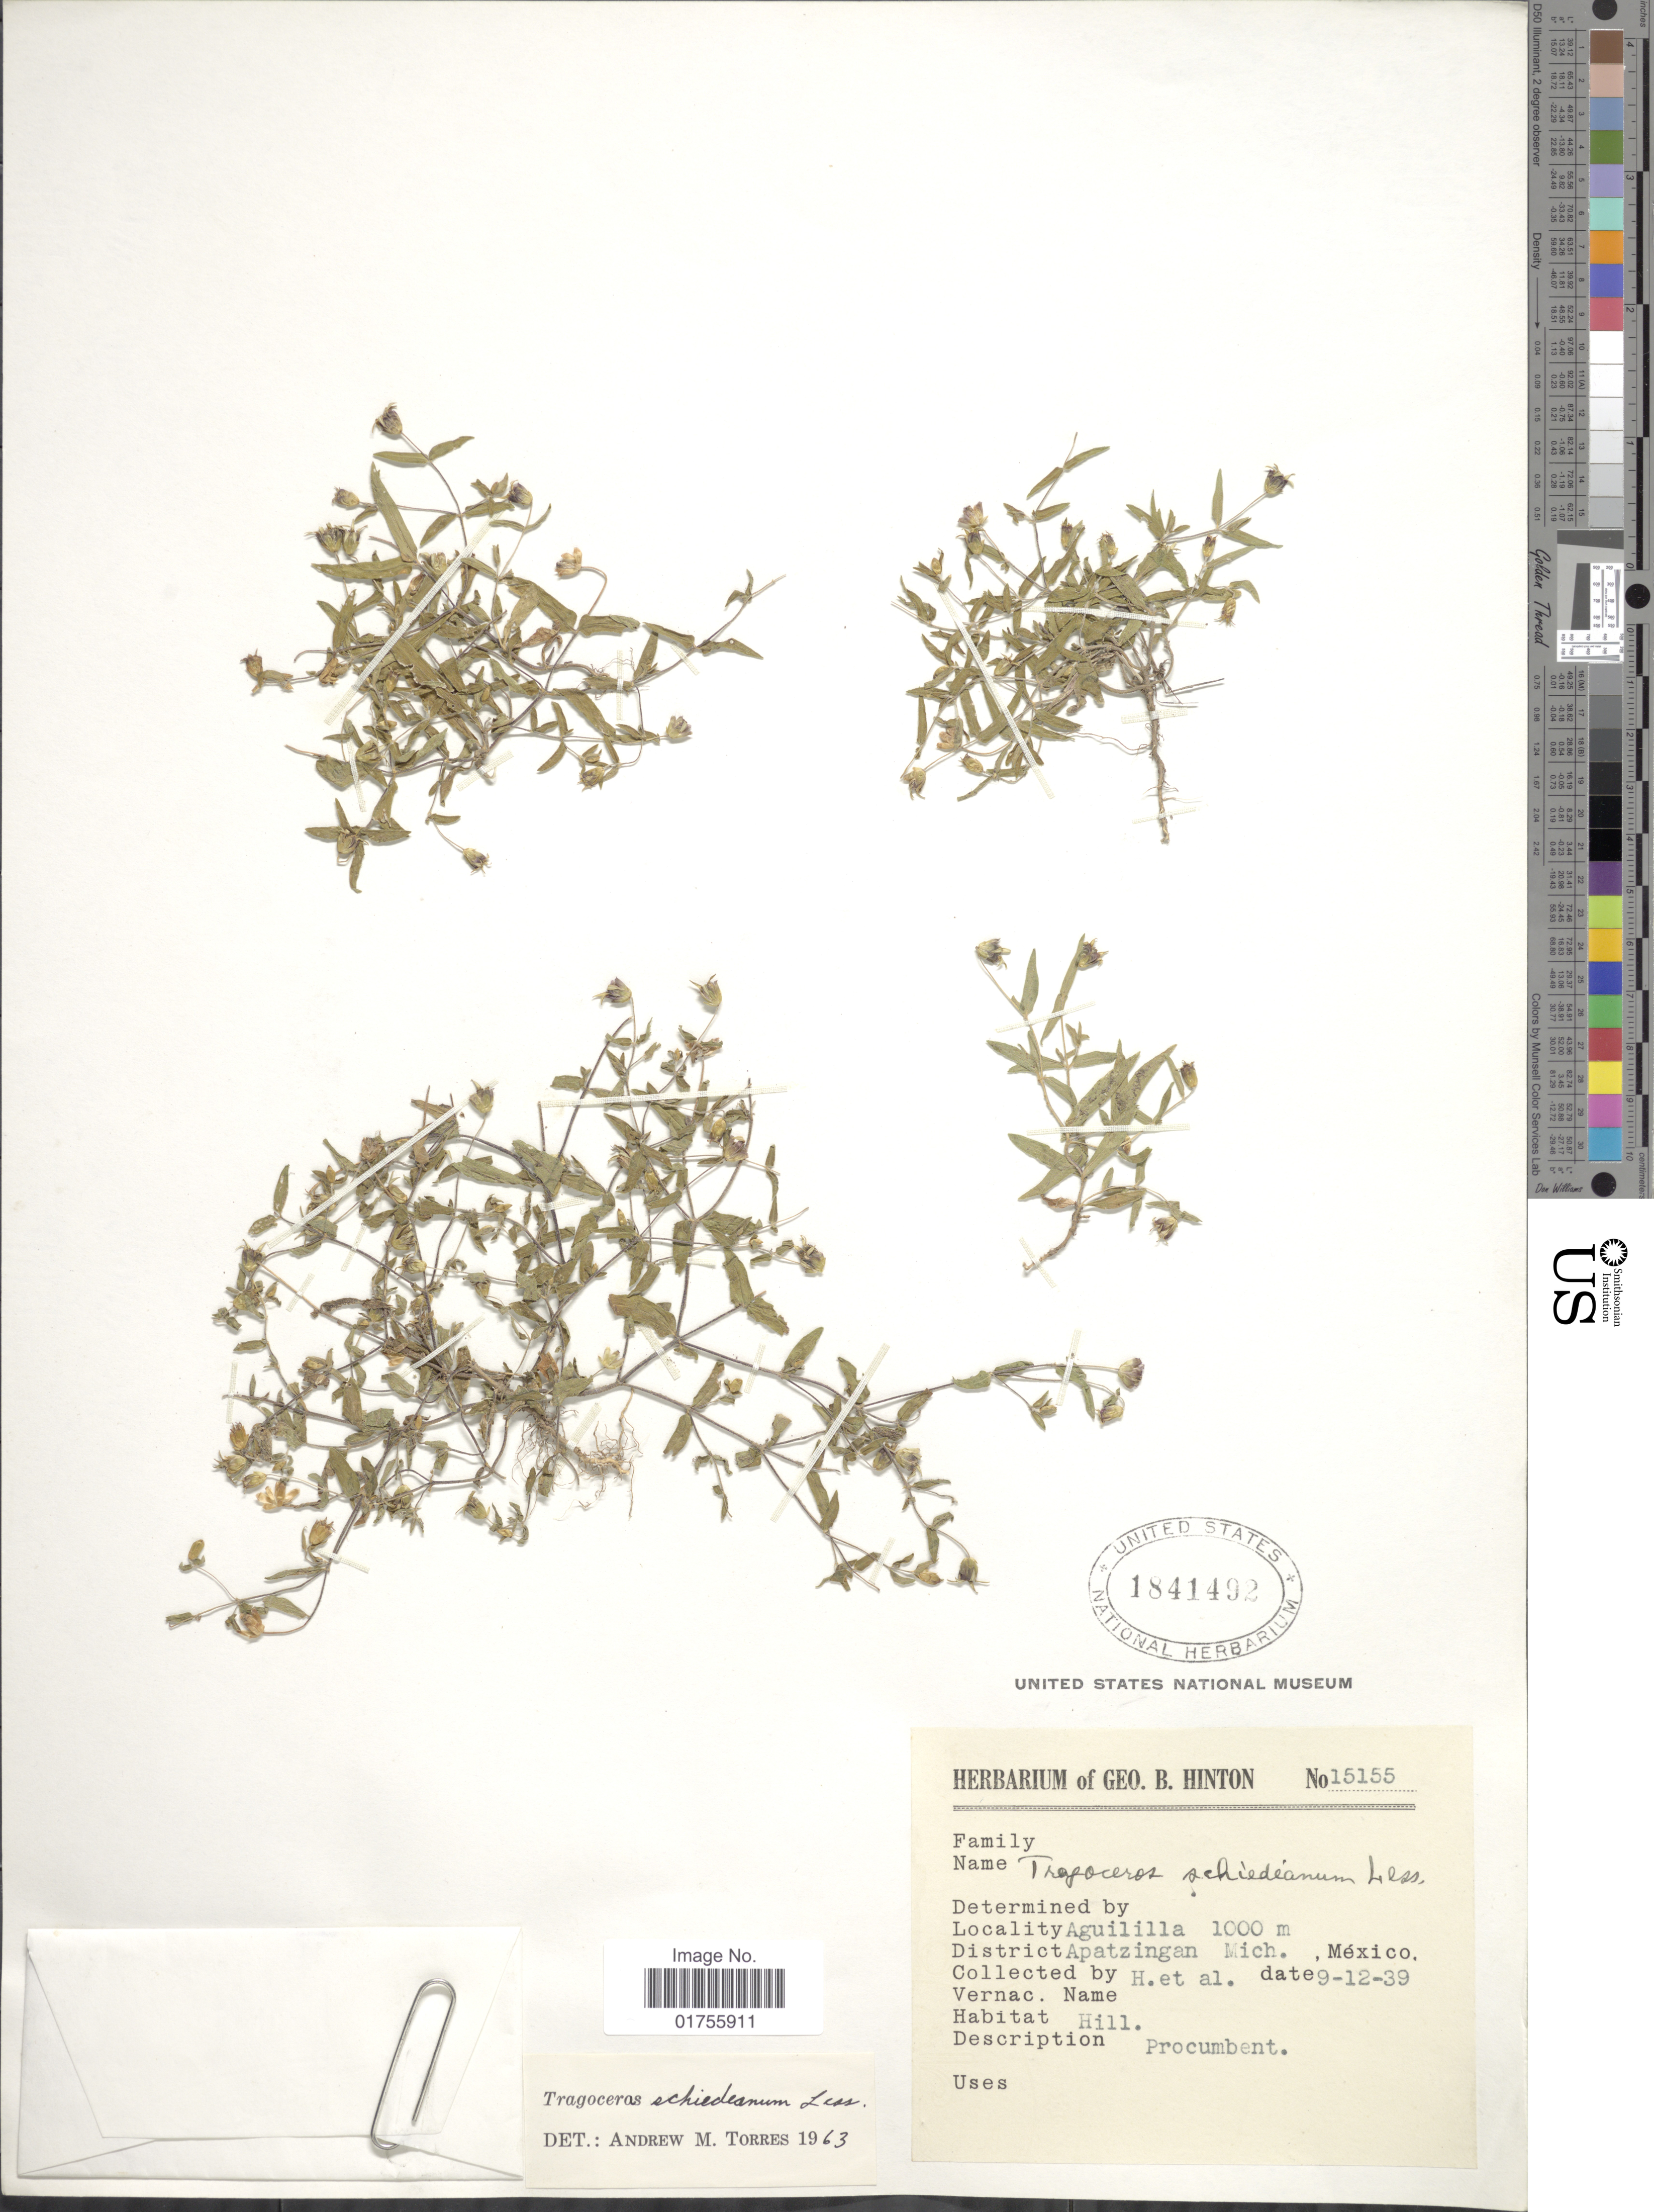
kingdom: Plantae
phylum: Tracheophyta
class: Magnoliopsida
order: Asterales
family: Asteraceae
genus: Tragoceros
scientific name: Tragoceros schiedeanum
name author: Less.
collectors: G. B. Hinton & et al.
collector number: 15155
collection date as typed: Transcribed d/m/y: 12/9/39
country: Mexico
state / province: Michoacán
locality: Aguililla, District Apatzingan Mich., Mexico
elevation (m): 1000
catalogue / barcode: US 1841492